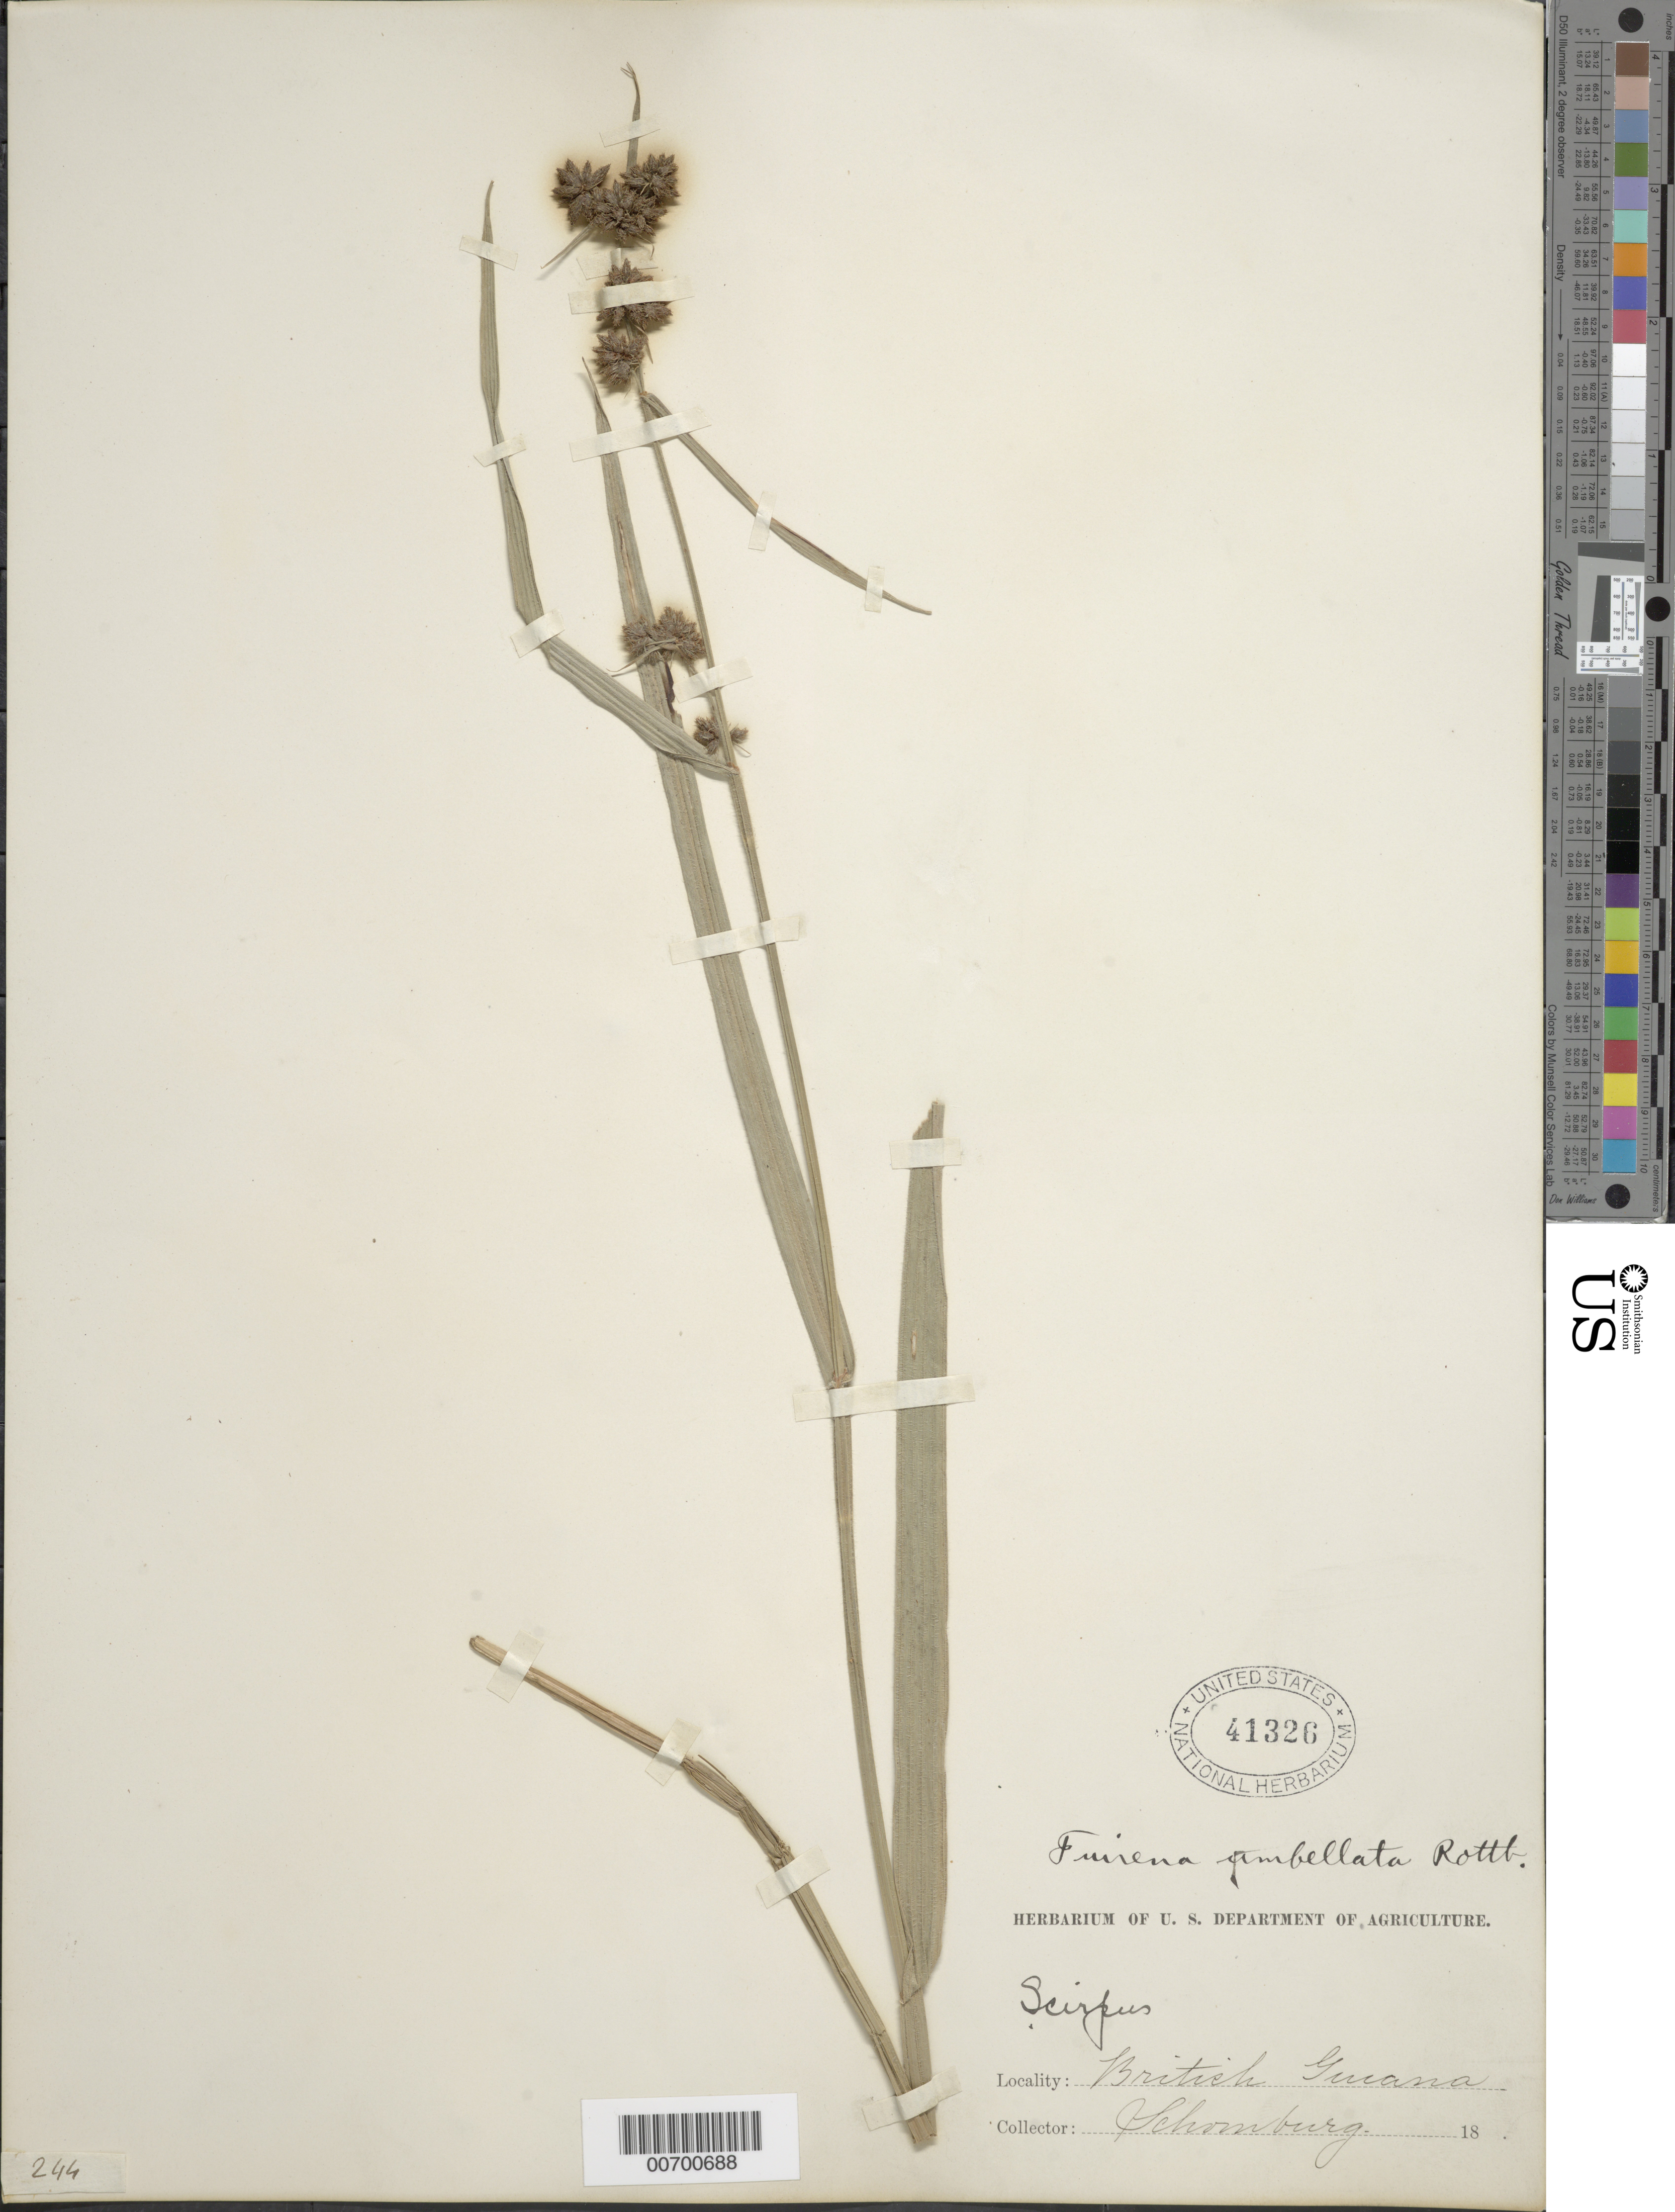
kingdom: Plantae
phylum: Tracheophyta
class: Liliopsida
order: Poales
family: Cyperaceae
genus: Fuirena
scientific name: Fuirena umbellata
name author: Rottb.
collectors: -- Schomburgk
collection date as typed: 18??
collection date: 1800/1899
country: Guyana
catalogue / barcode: US 41326